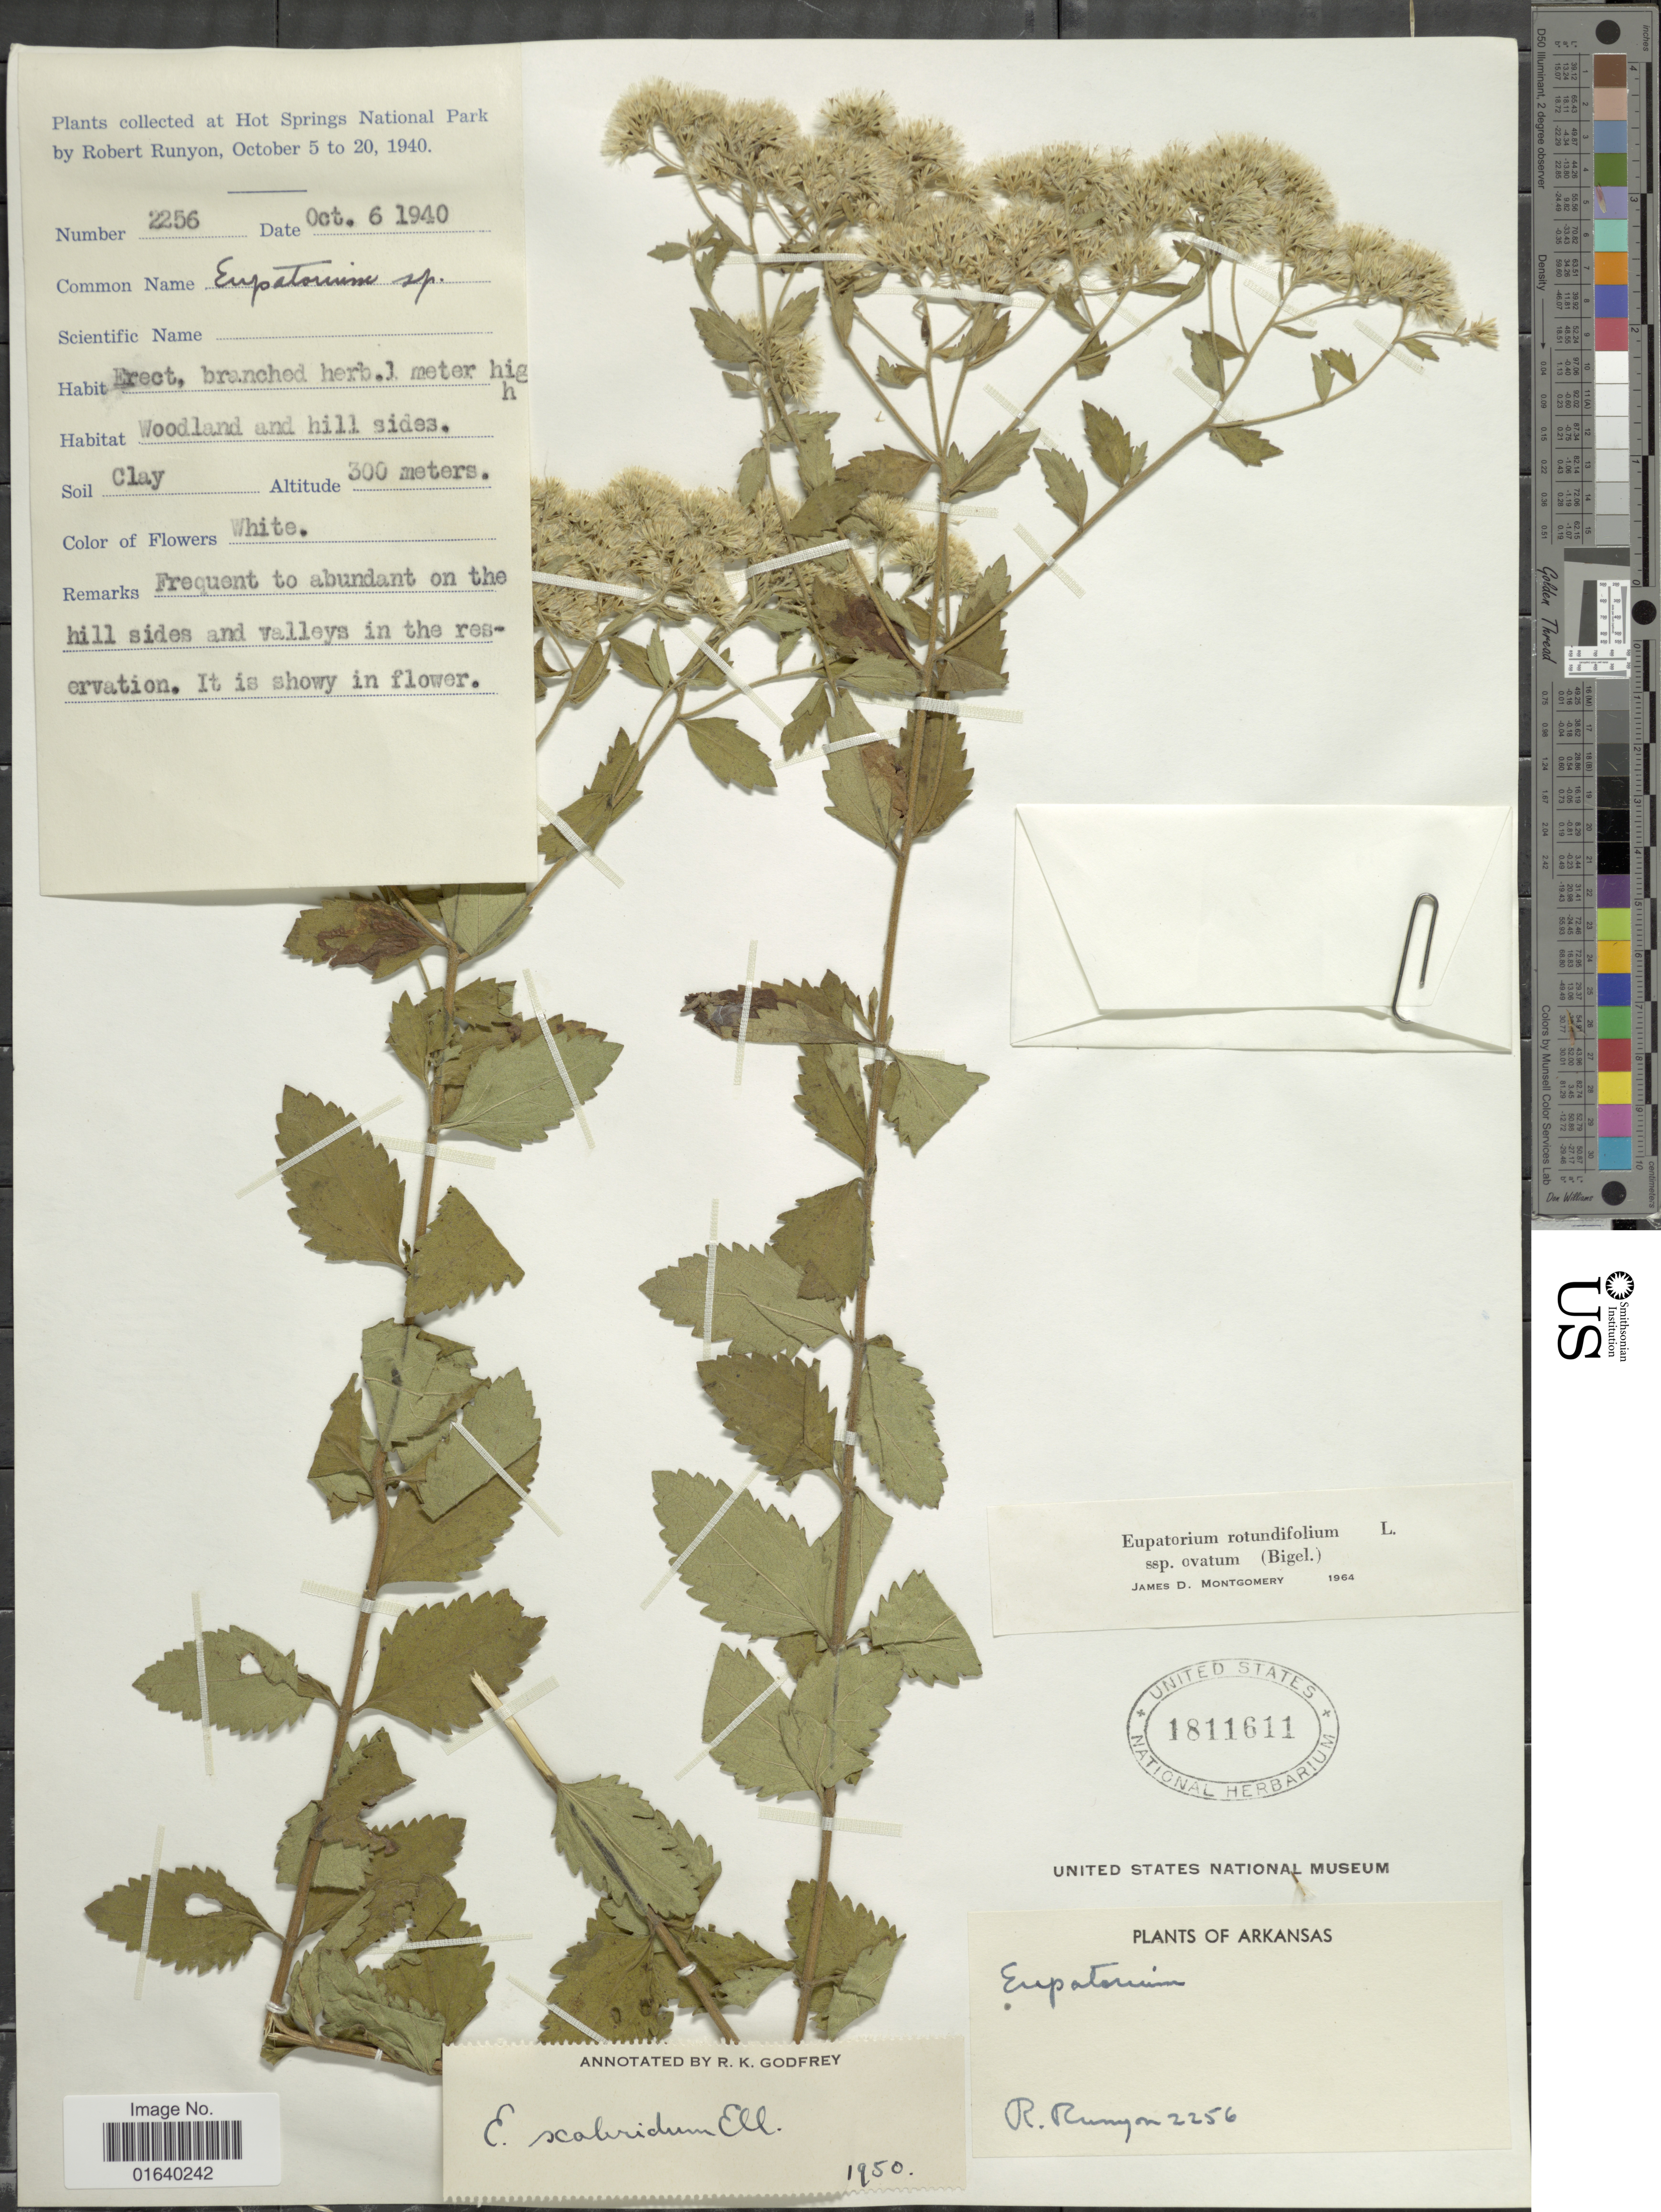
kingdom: Plantae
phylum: Tracheophyta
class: Magnoliopsida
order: Asterales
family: Asteraceae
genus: Eupatorium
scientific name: Eupatorium rotundifolium var. ovatum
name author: (Bigelow) J.D. Montgom. & Fairbrothers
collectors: R. Runyon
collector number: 2256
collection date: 1940-10-06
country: United States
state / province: Arkansas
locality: Woodland and hill sides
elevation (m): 300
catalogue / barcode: US 1811611